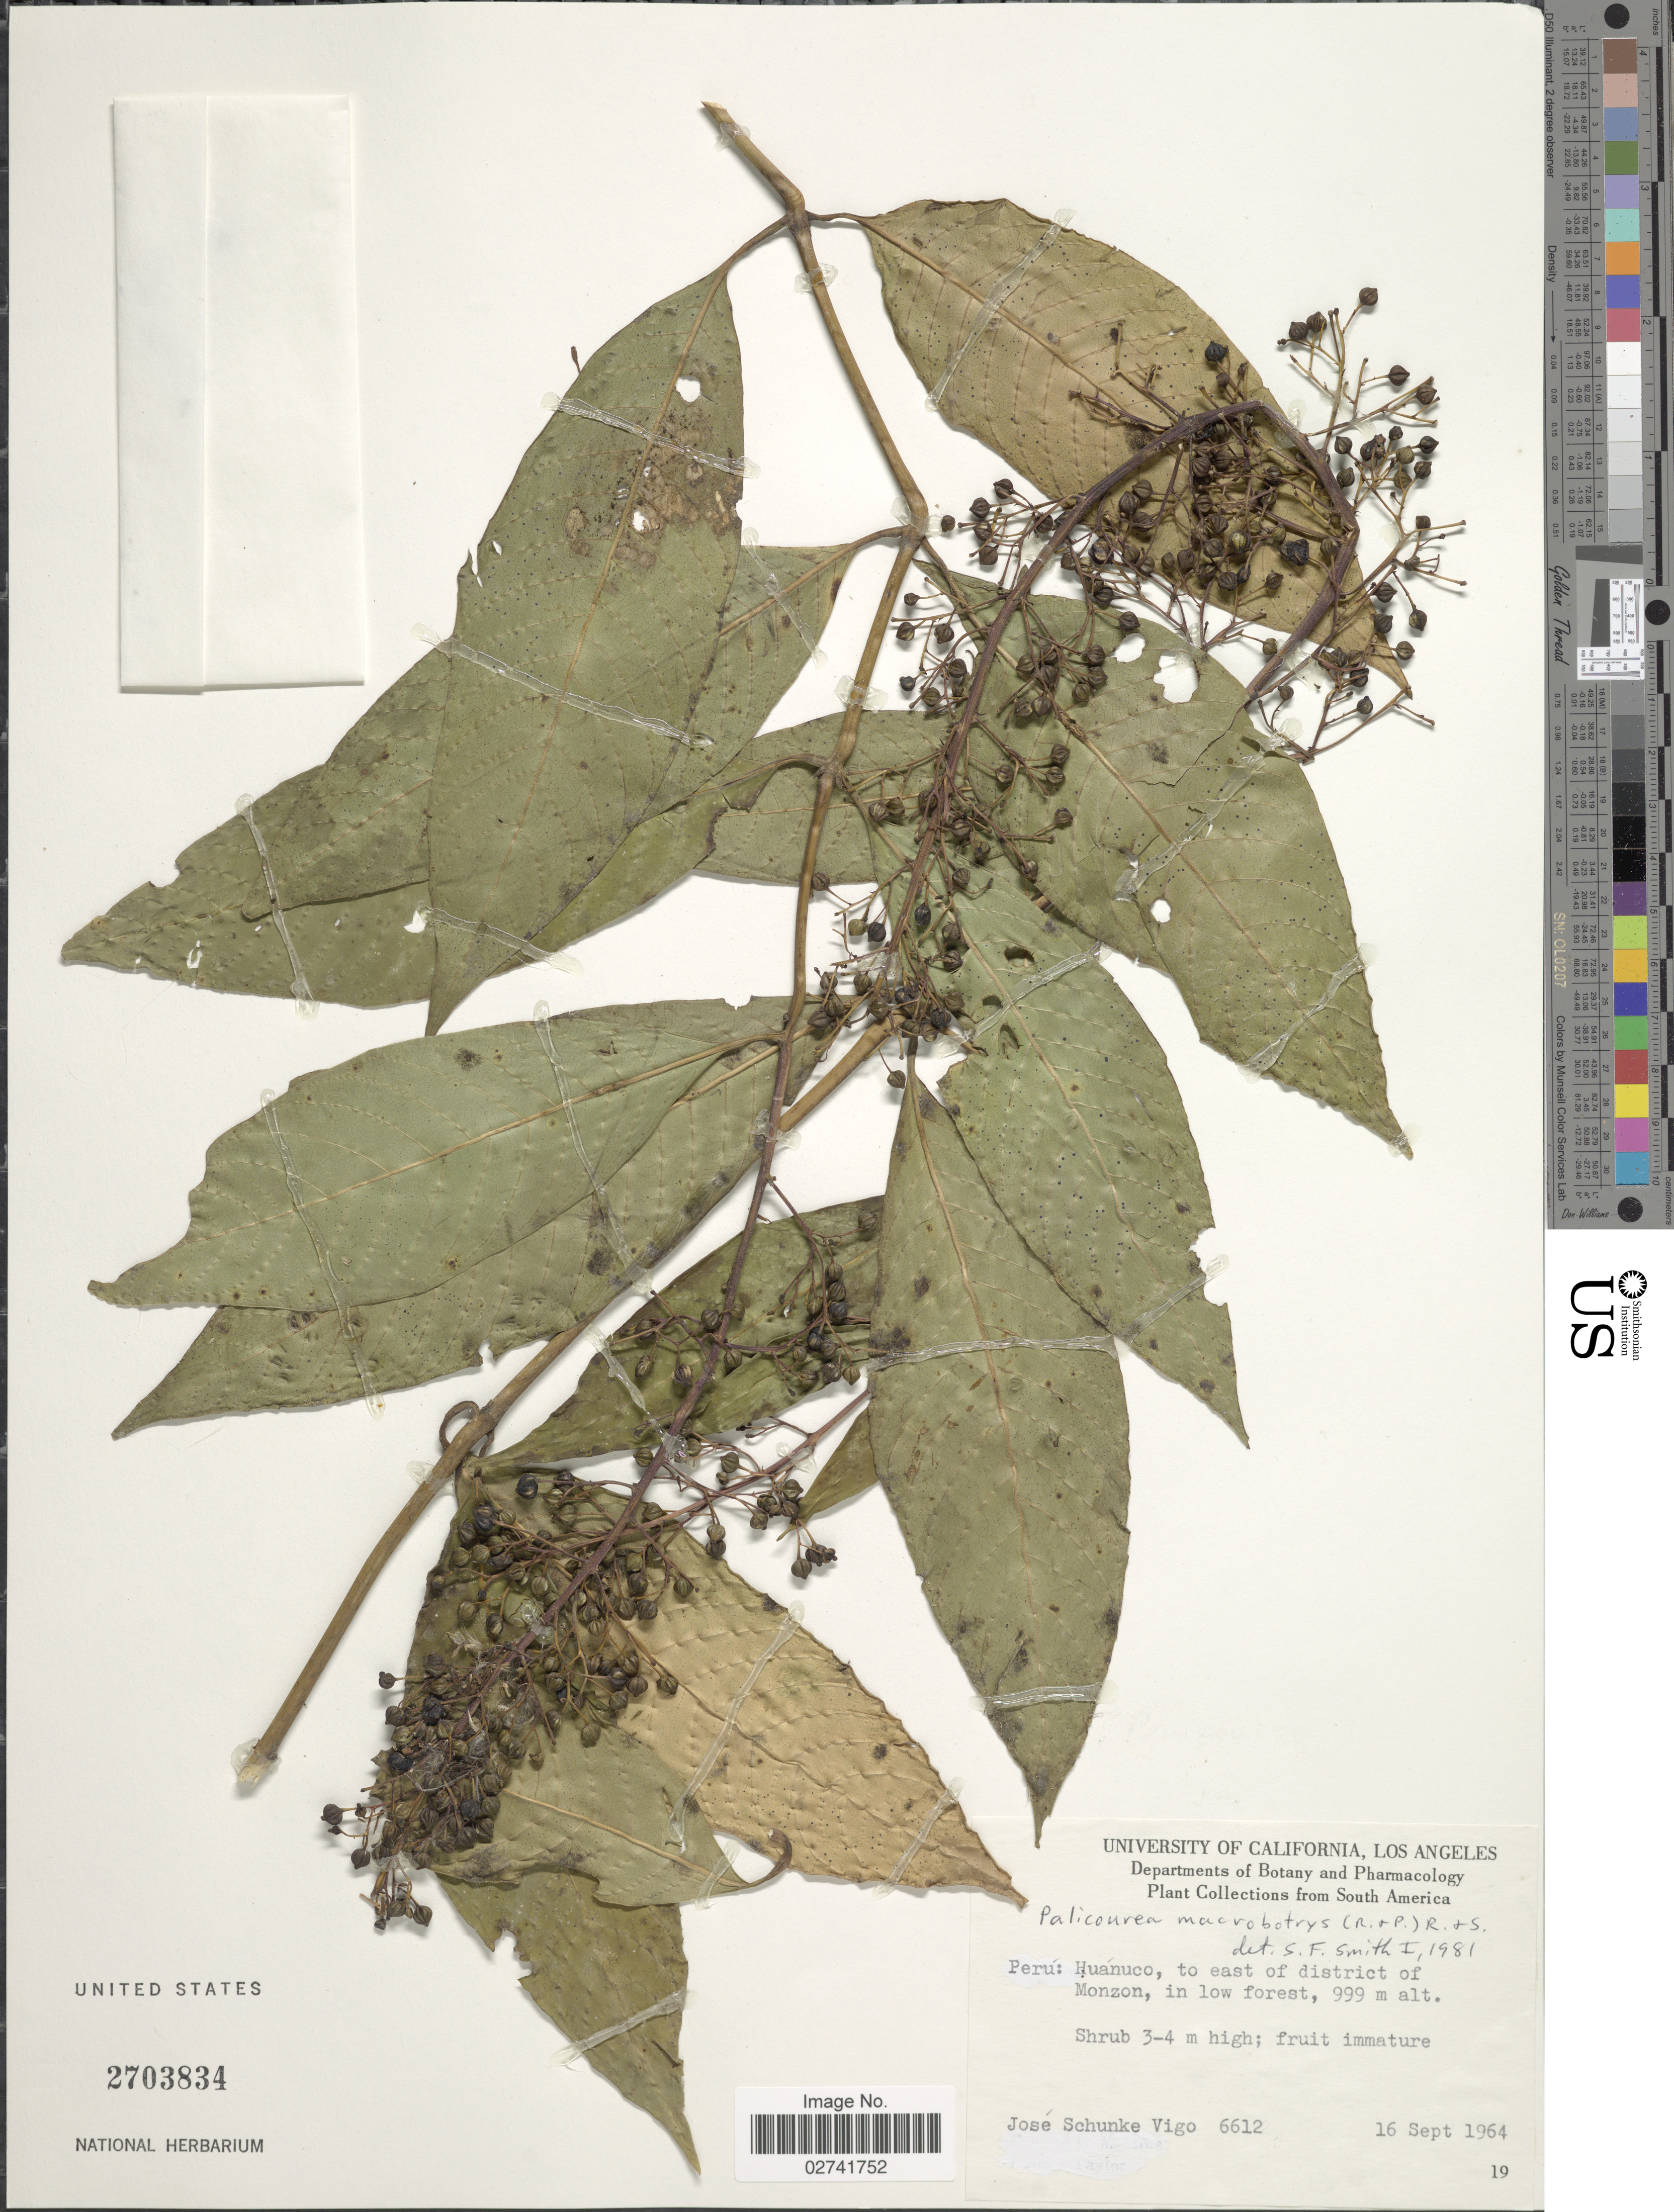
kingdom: Plantae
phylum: Tracheophyta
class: Magnoliopsida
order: Gentianales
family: Rubiaceae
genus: Palicourea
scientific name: Palicourea macrobotrys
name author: (Ruiz & Pav.) Schult.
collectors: J. Schunke Vigo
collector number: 6612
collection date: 1964-09-16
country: Peru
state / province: Huánuco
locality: To east of district of Monzon, in low forest.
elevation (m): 999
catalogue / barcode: US 2703834